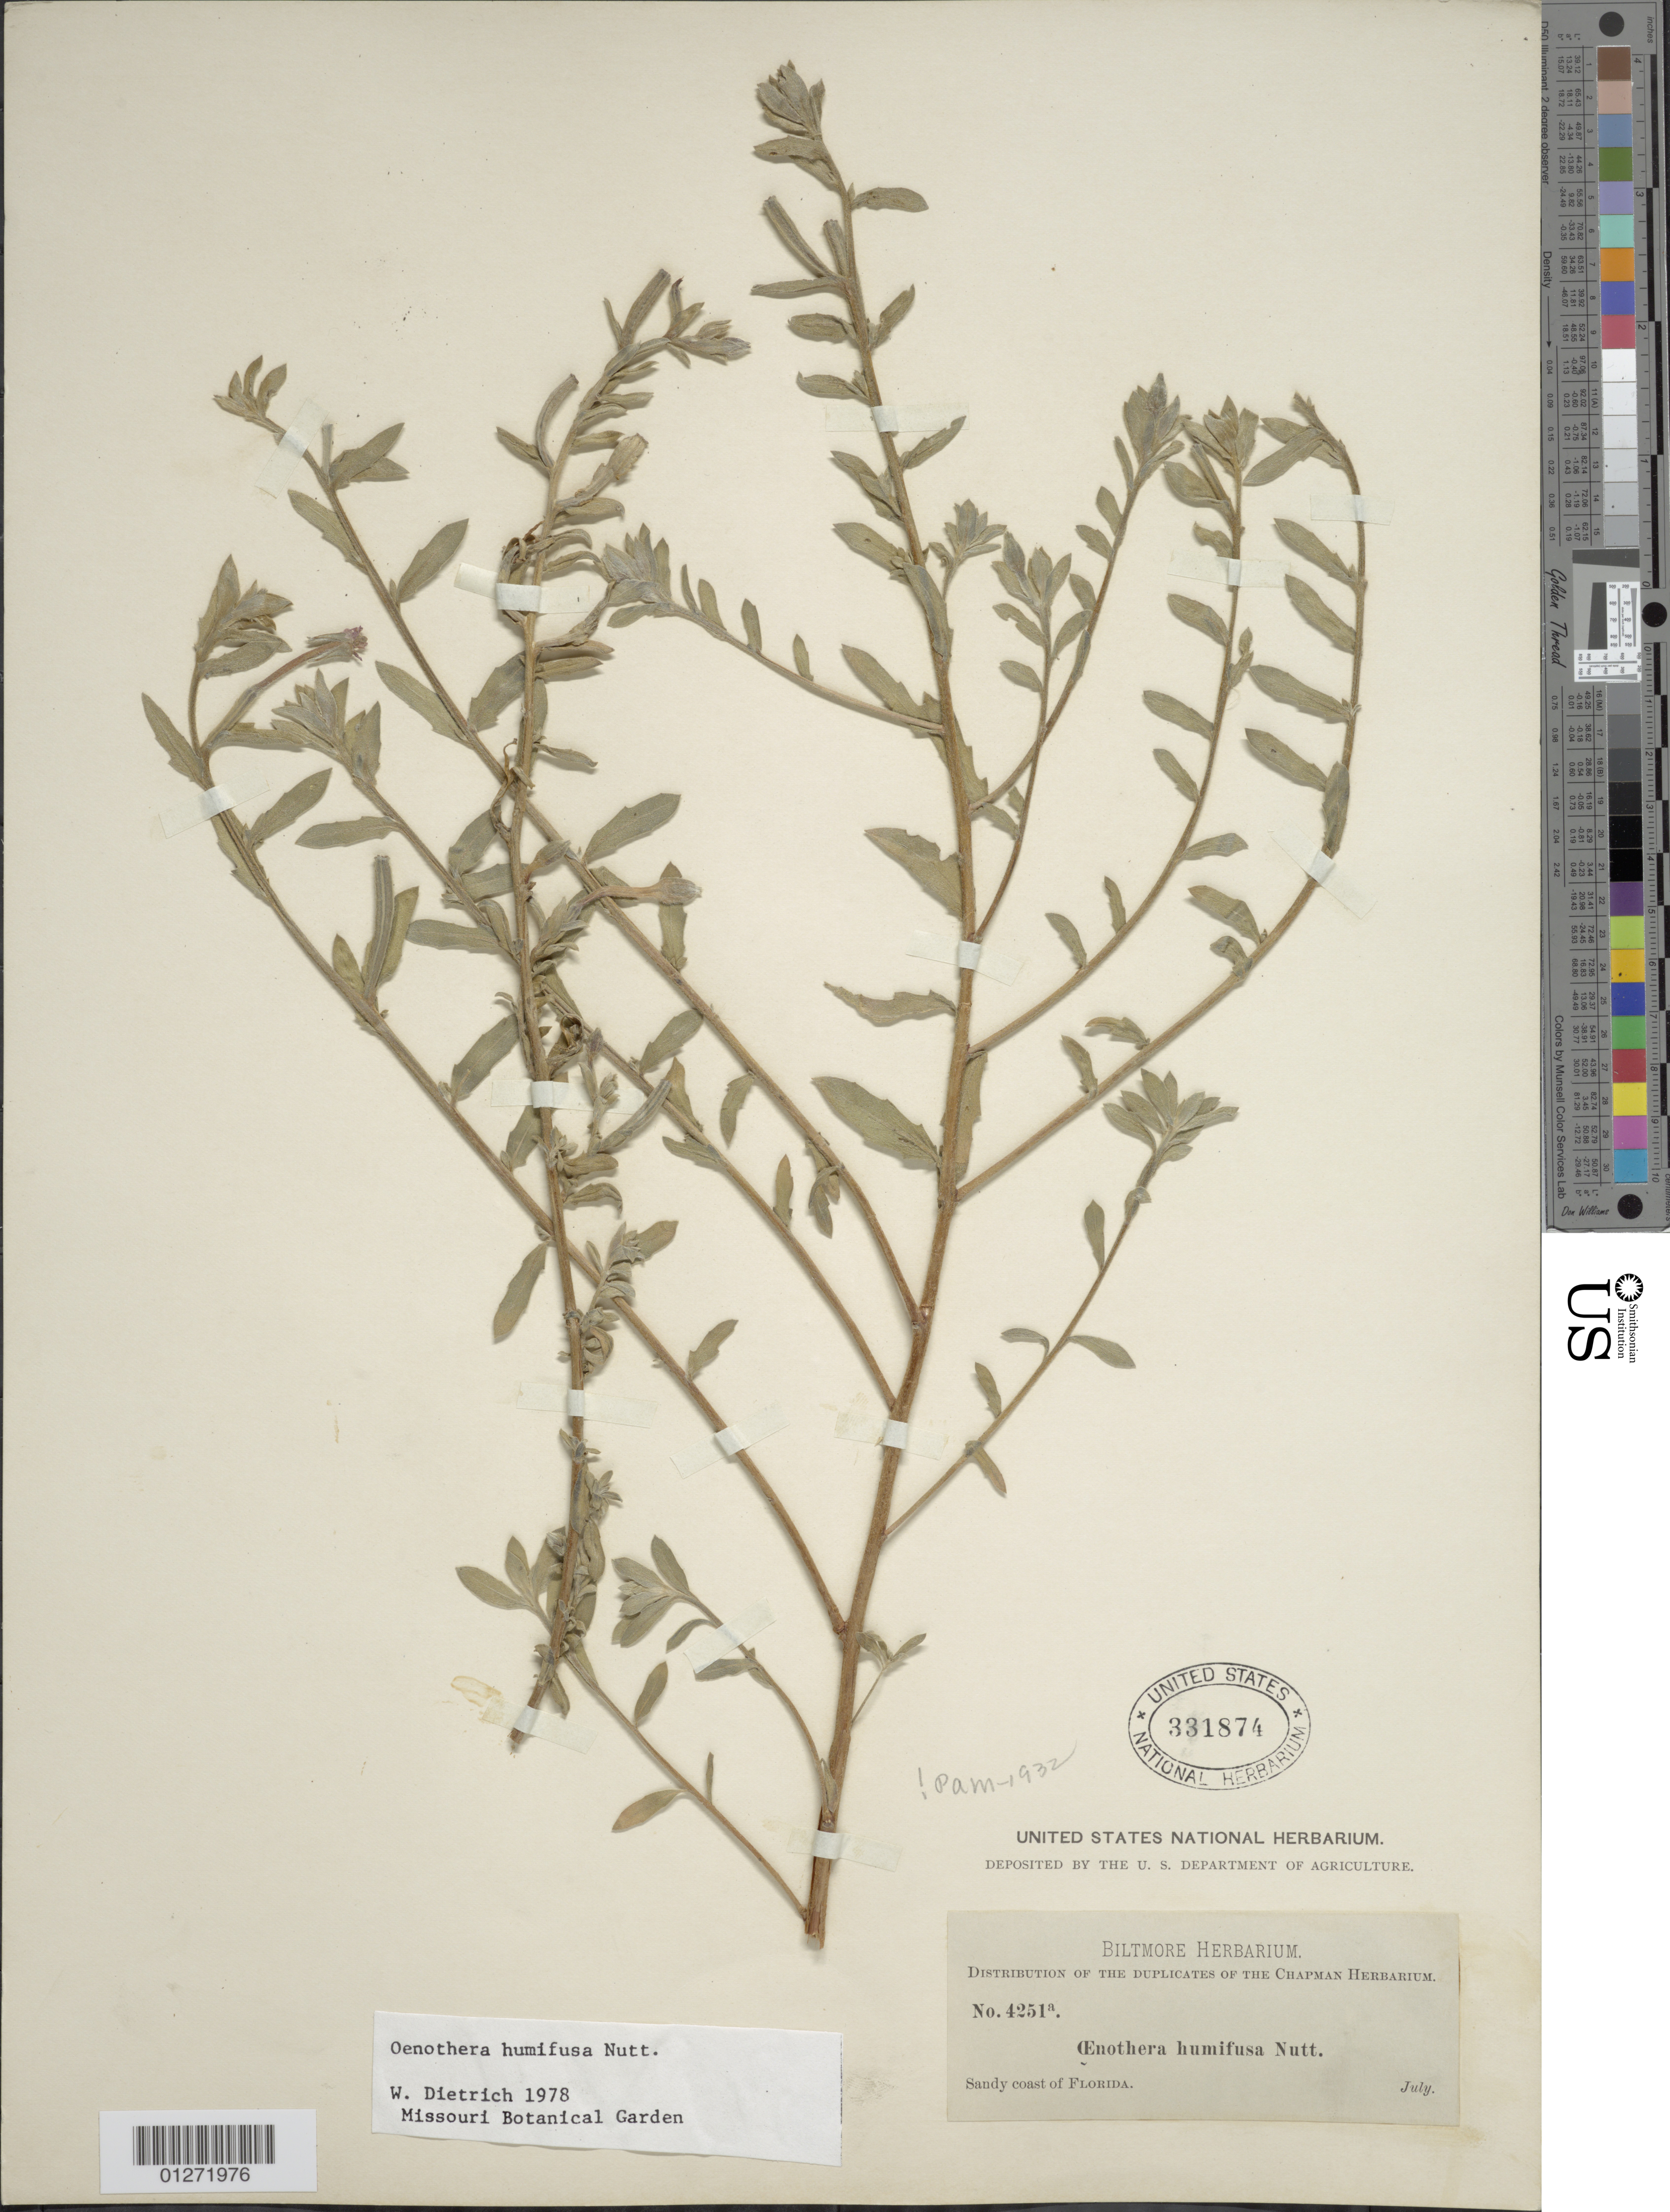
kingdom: Plantae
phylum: Tracheophyta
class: Magnoliopsida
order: Myrtales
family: Onagraceae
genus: Oenothera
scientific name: Oenothera humifusa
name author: Nutt.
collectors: A. W. Chapman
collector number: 4251a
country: United States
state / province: Florida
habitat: Sandy coast.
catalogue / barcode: US 331874